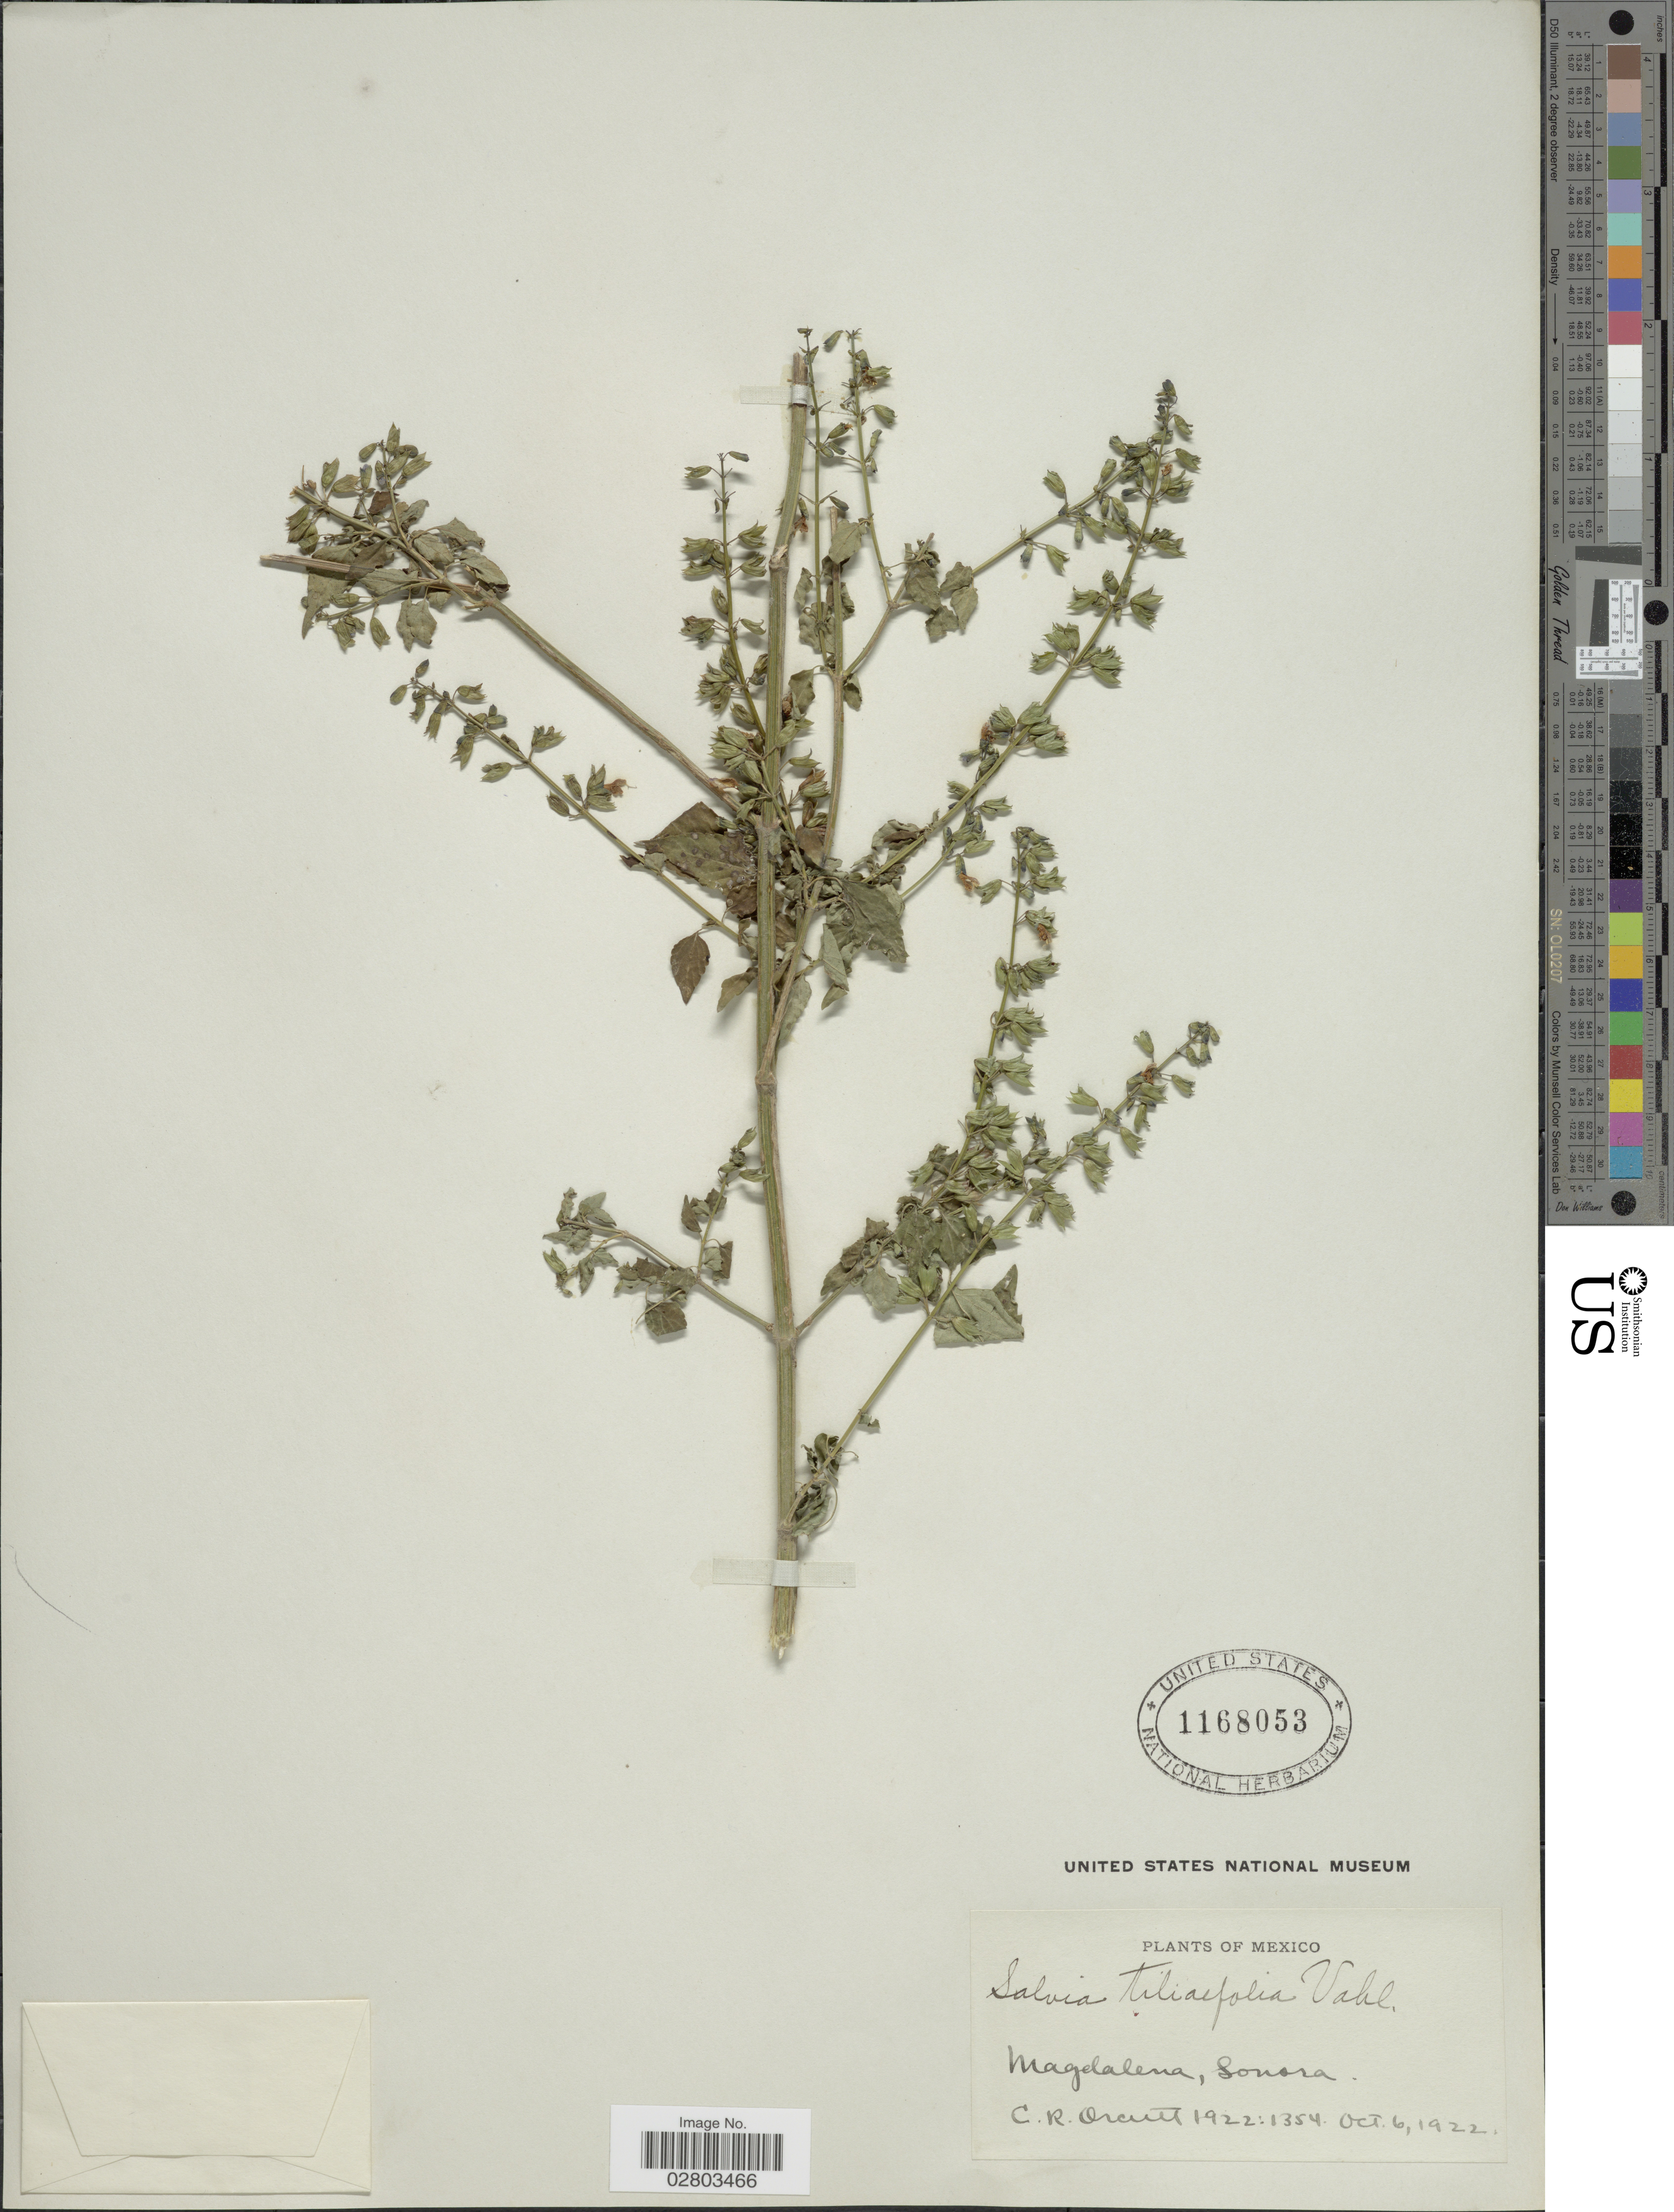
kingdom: Plantae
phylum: Tracheophyta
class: Magnoliopsida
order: Lamiales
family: Lamiaceae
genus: Salvia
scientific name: Salvia tiliifolia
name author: Vahl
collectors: C. R. Orcutt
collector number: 1922:1354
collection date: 1922-10-06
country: Mexico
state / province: Sonora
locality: Magelalena.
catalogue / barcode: US 1168053